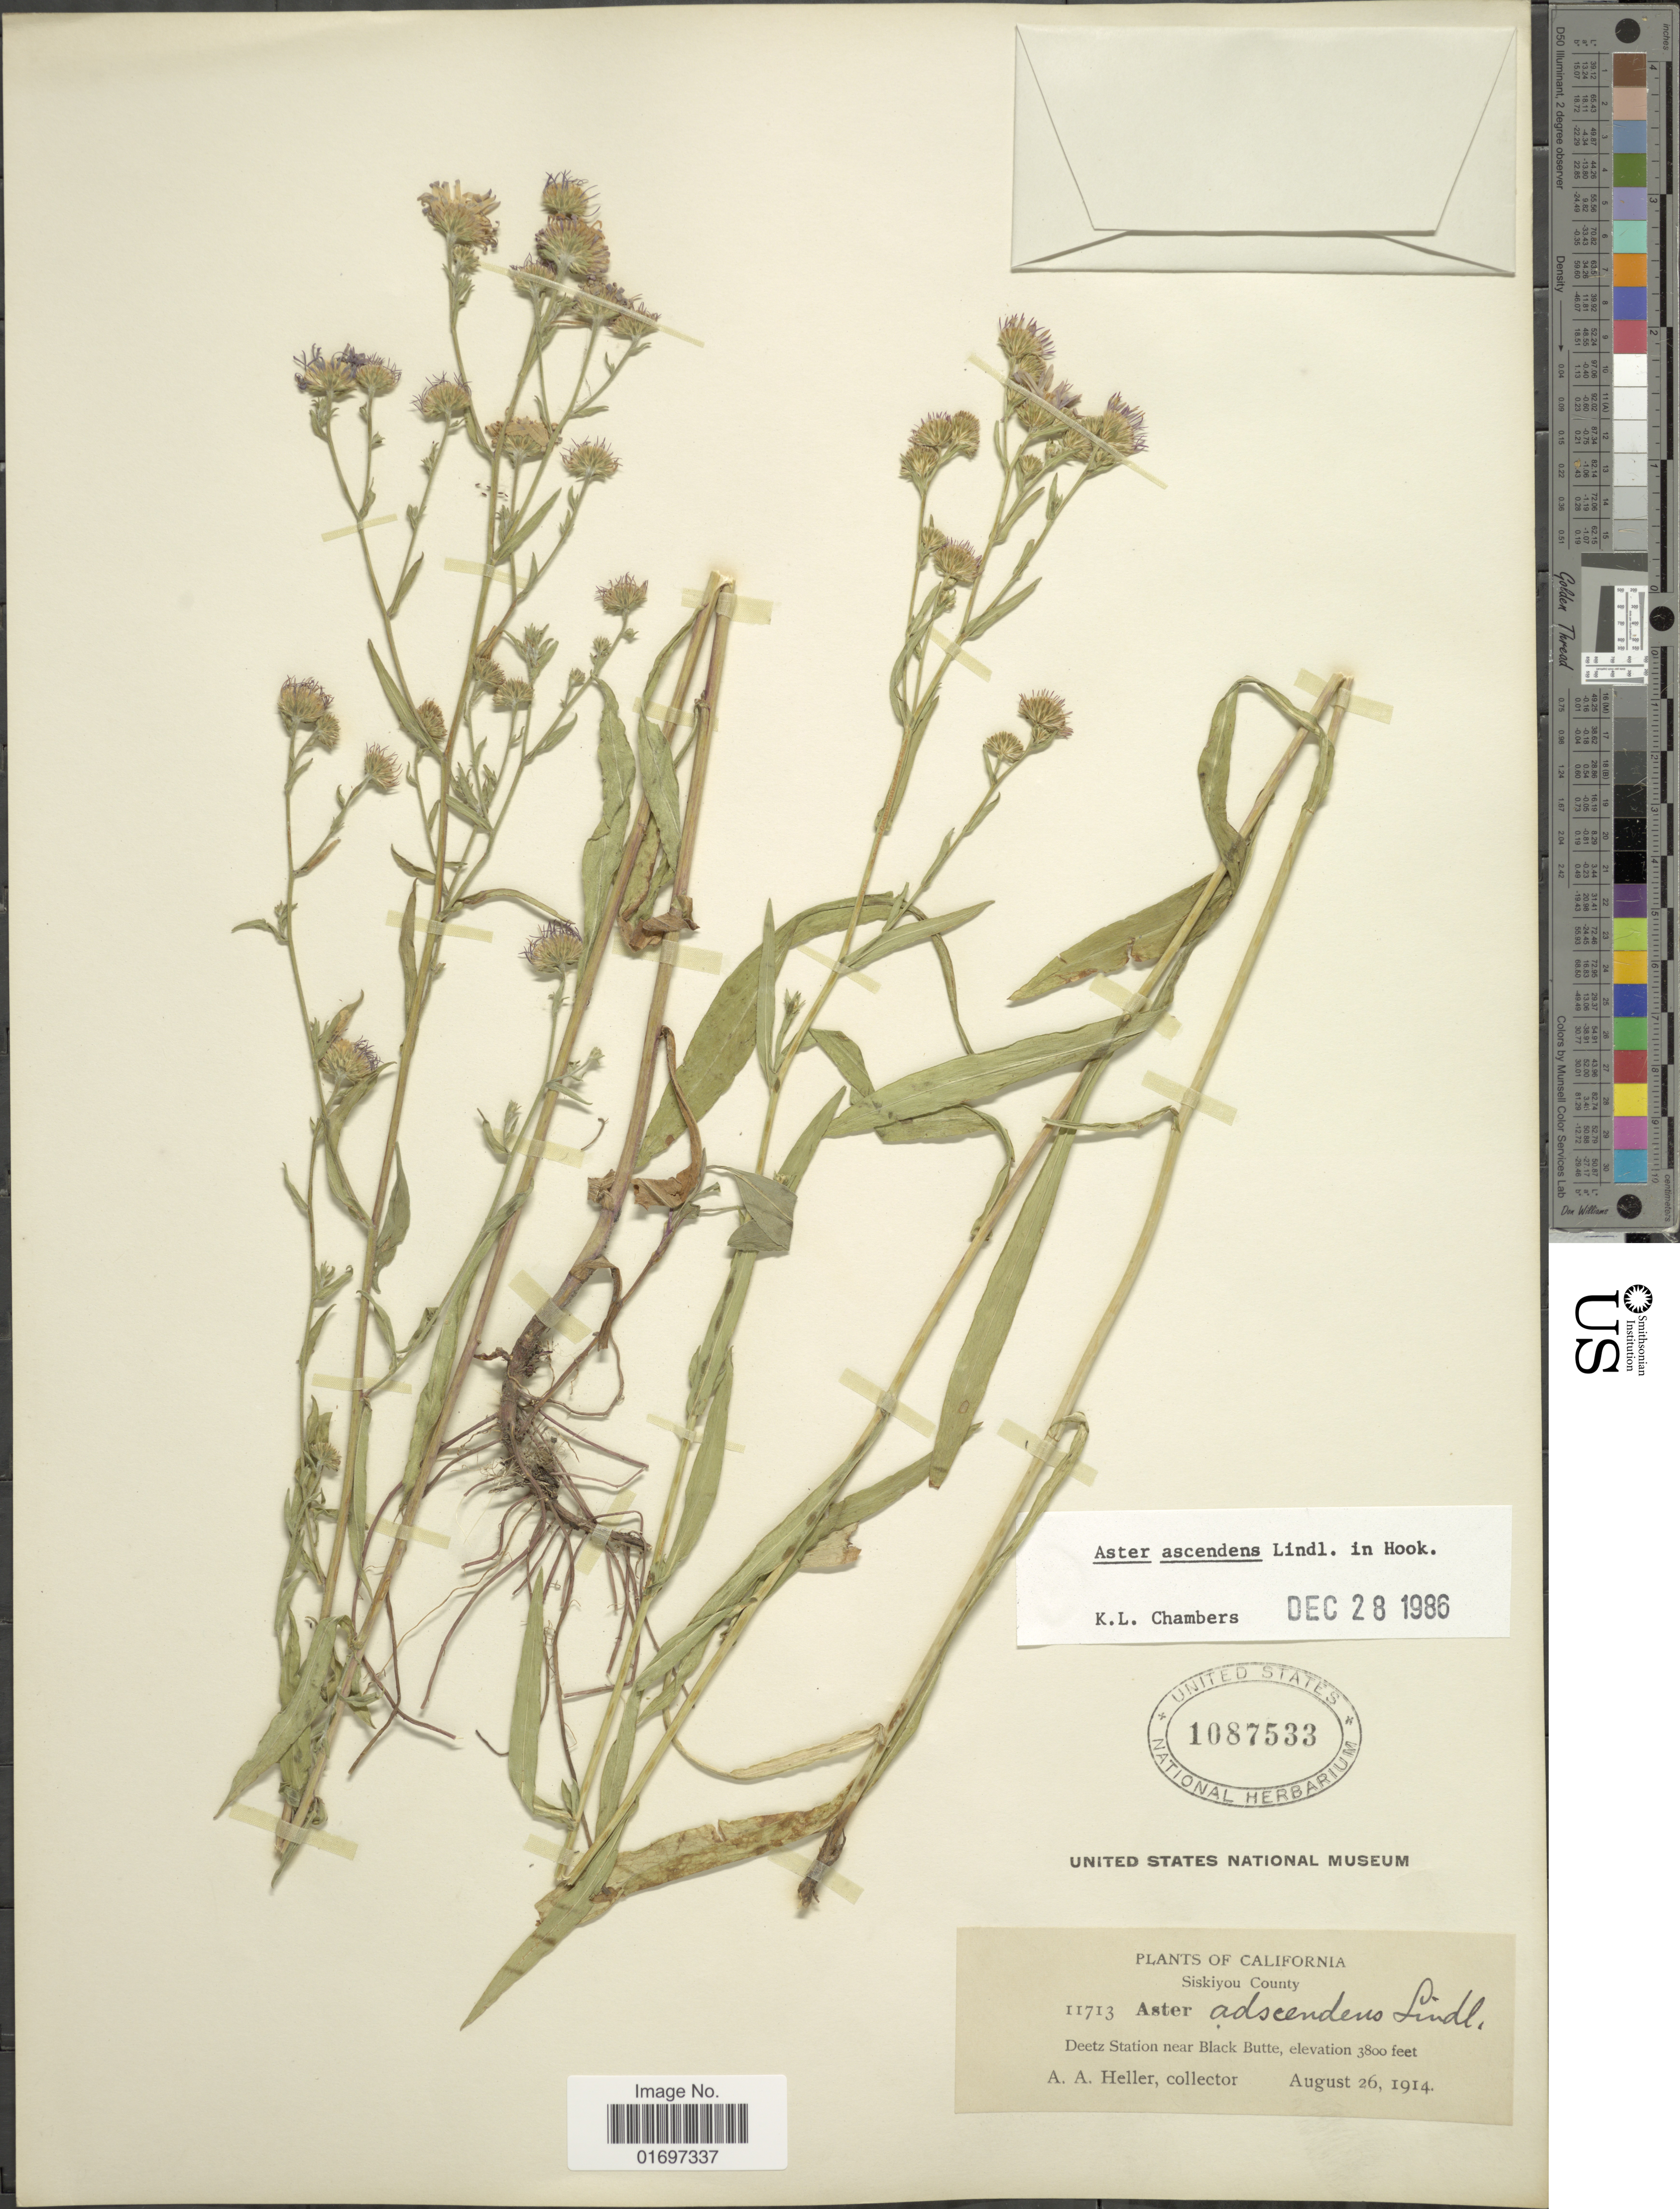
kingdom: Plantae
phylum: Tracheophyta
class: Magnoliopsida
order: Asterales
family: Asteraceae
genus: Symphyotrichum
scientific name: Symphyotrichum ascendens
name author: (Lindl.) G.L. Nesom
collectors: A. A. Heller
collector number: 11713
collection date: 1914-08-26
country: United States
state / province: California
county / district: Siskiyou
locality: California. Siskiyou County. Deetz Station near Black Butte.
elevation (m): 1158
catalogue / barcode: US 1087533